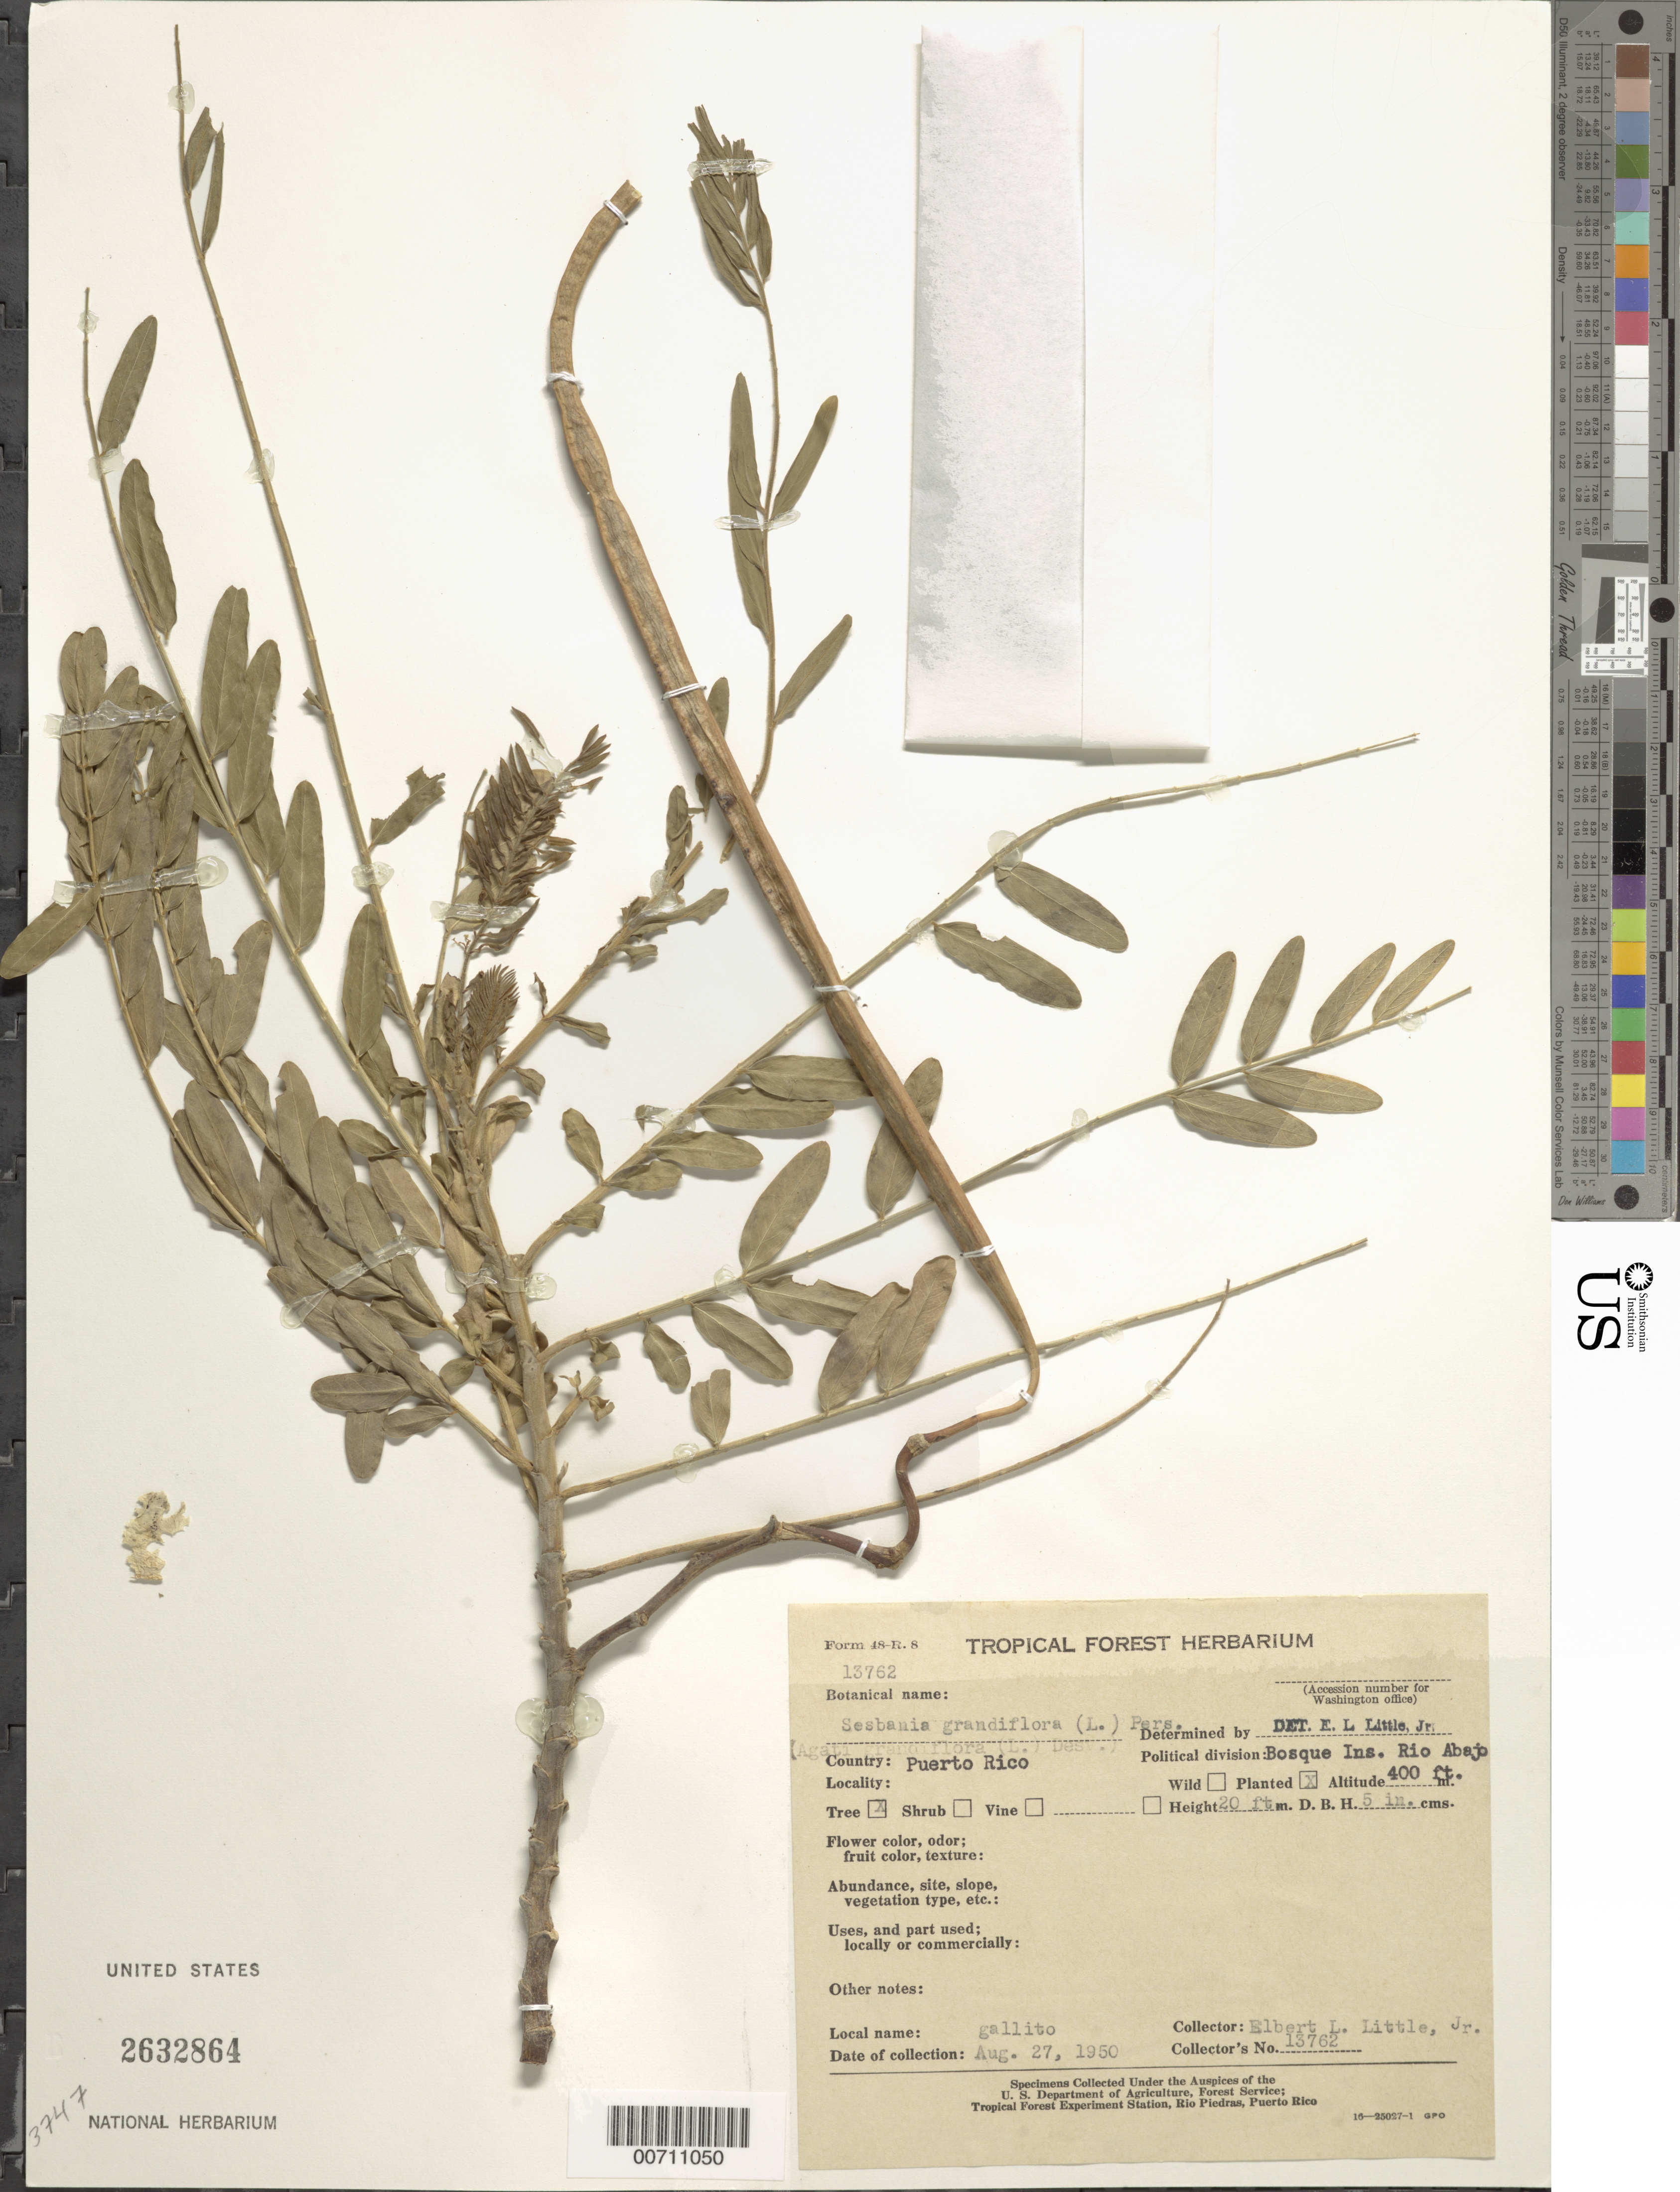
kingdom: Plantae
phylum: Tracheophyta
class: Magnoliopsida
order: Fabales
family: Fabaceae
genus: Sesbania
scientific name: Sesbania grandiflora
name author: (L.) Poir.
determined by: Little, Elbert L., Jr., (FSSR), United States Department of Agriculture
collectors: E. L. Little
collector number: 13762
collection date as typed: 27 Aug 1950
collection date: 1950-08-27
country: Puerto Rico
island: Greater Antilles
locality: Bosque Ins. Rio Abajo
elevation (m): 122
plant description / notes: Common name: Gallito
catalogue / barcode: US 2632864